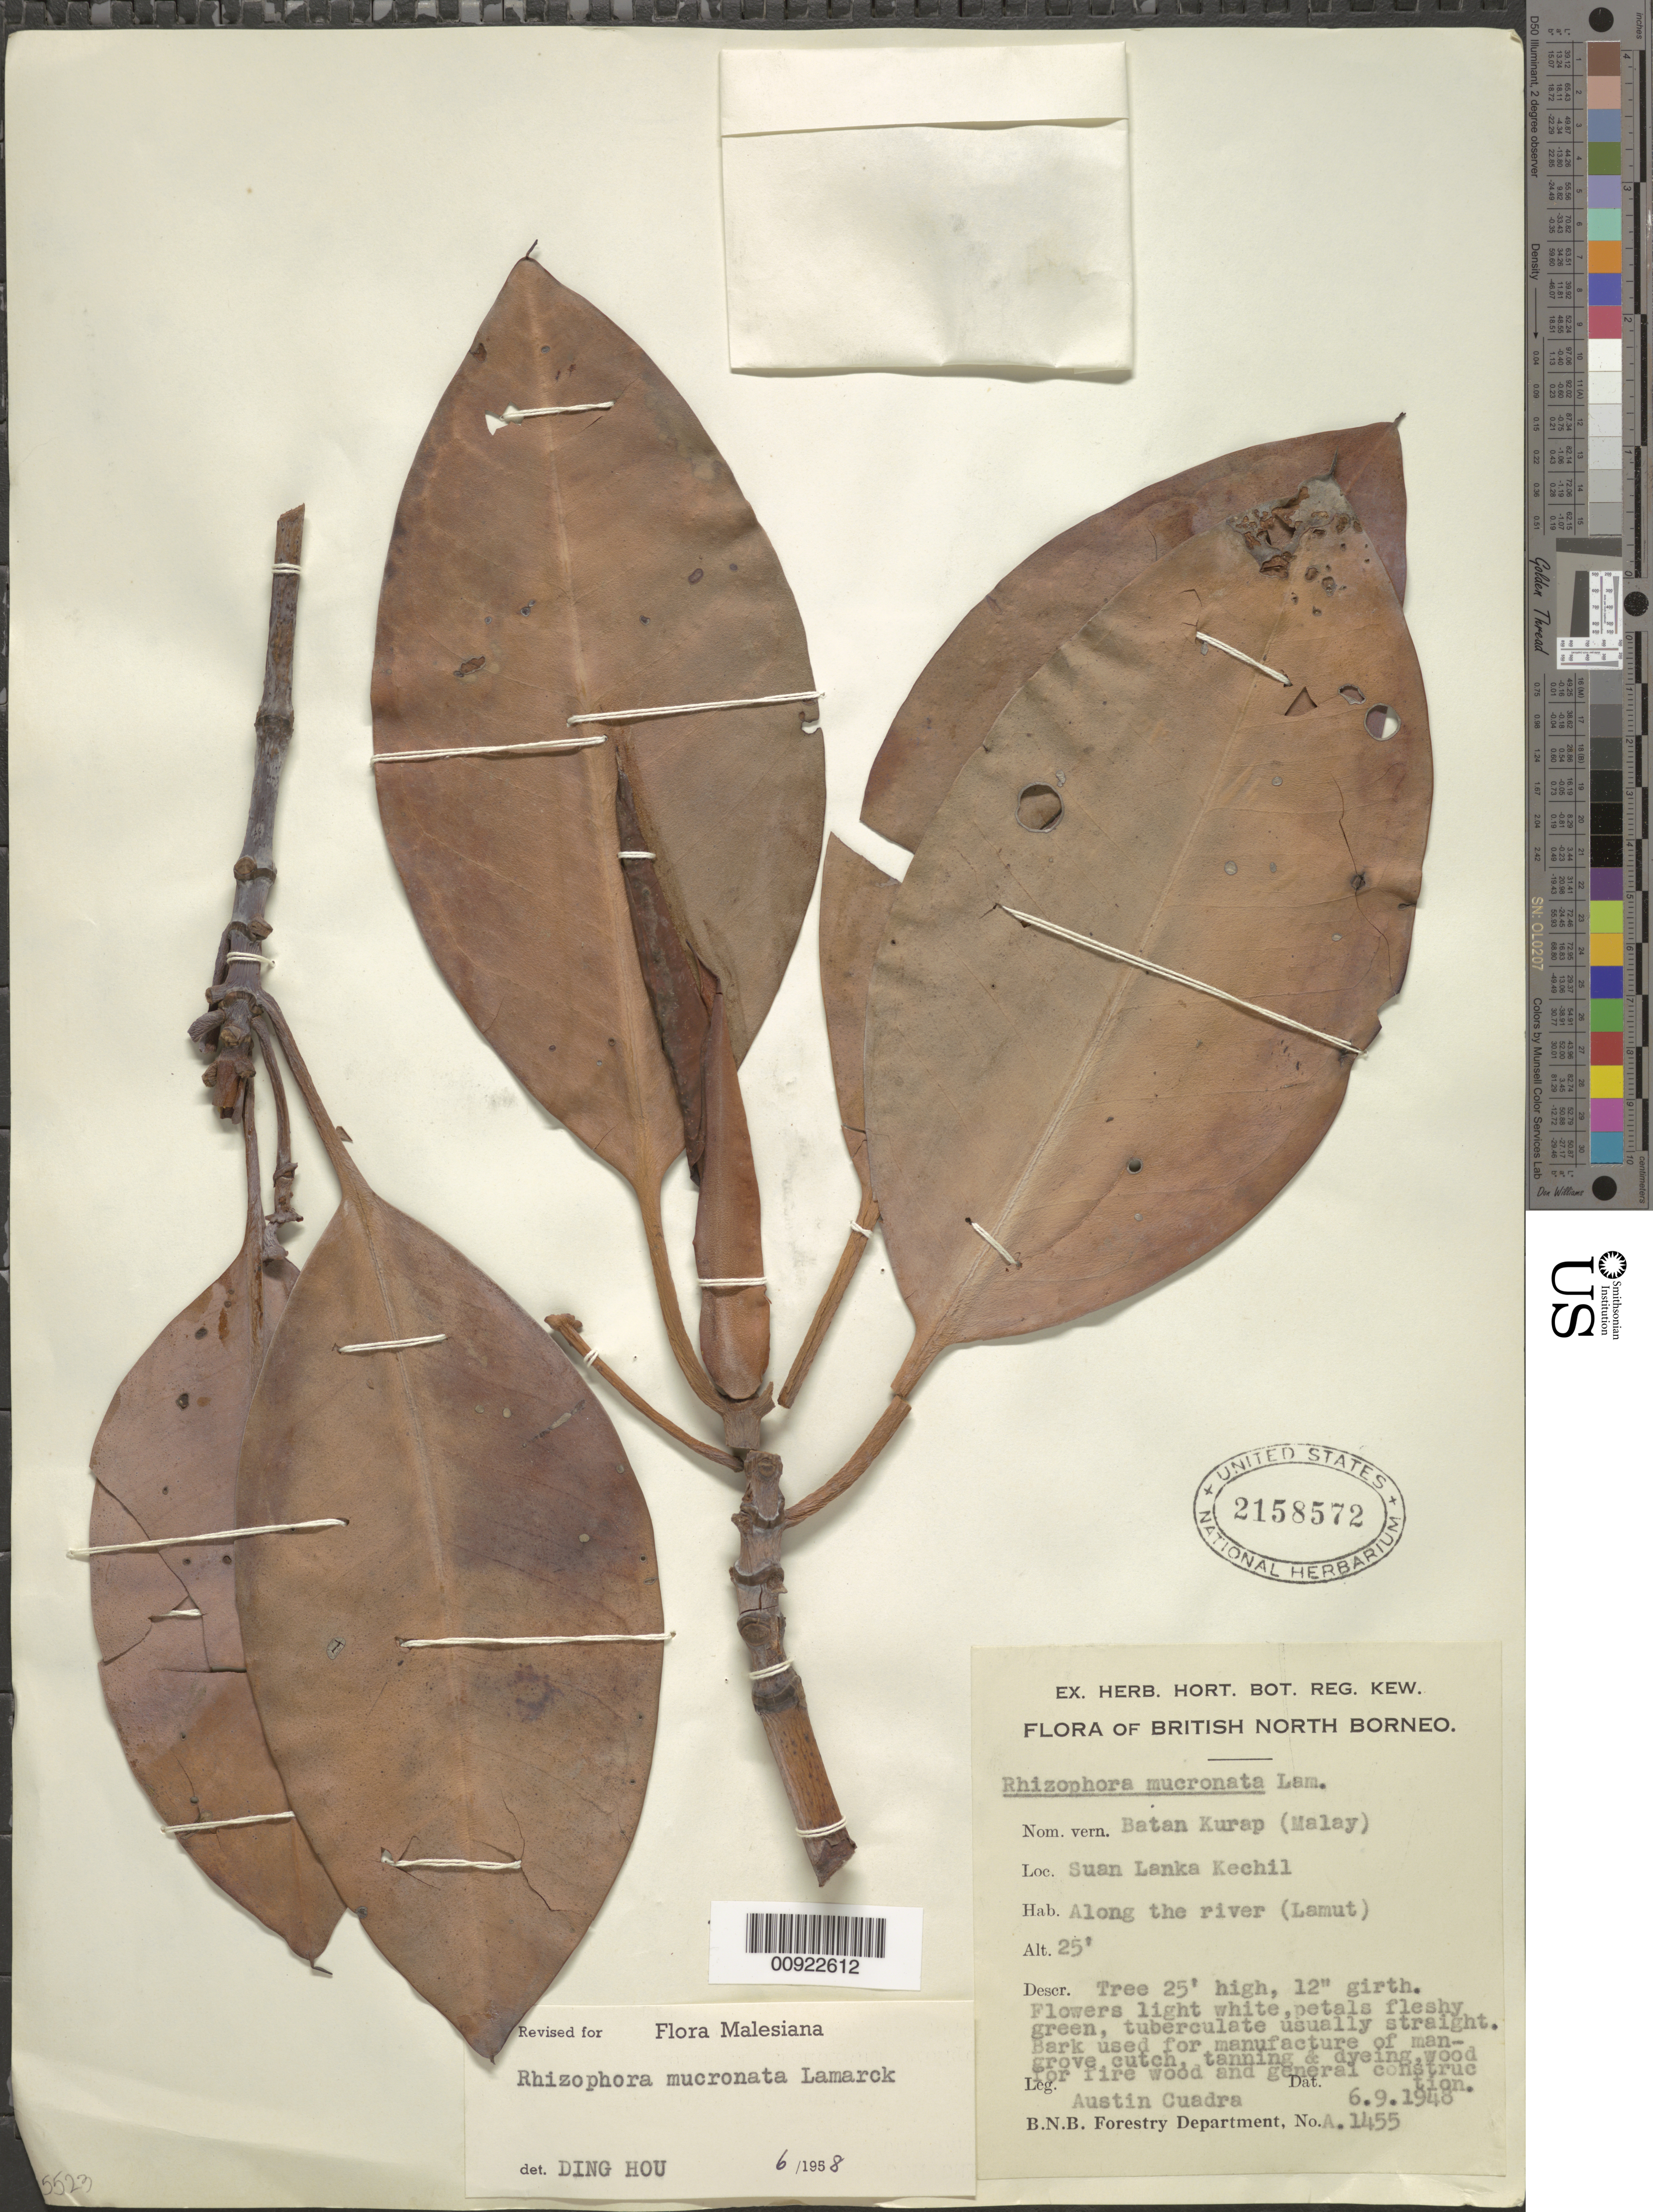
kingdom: Plantae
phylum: Tracheophyta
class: Magnoliopsida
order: Malpighiales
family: Rhizophoraceae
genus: Rhizophora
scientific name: Rhizophora mucronata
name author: Lam.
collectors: A. Cuadra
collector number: A 1455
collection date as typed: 09 Jul 1948 or 06 Sep 1948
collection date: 1948-07-09 or 1948-09-06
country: Indonesia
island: Borneo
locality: Suan Lanka Kechil.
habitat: Along the river.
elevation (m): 8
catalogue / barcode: US 2158572